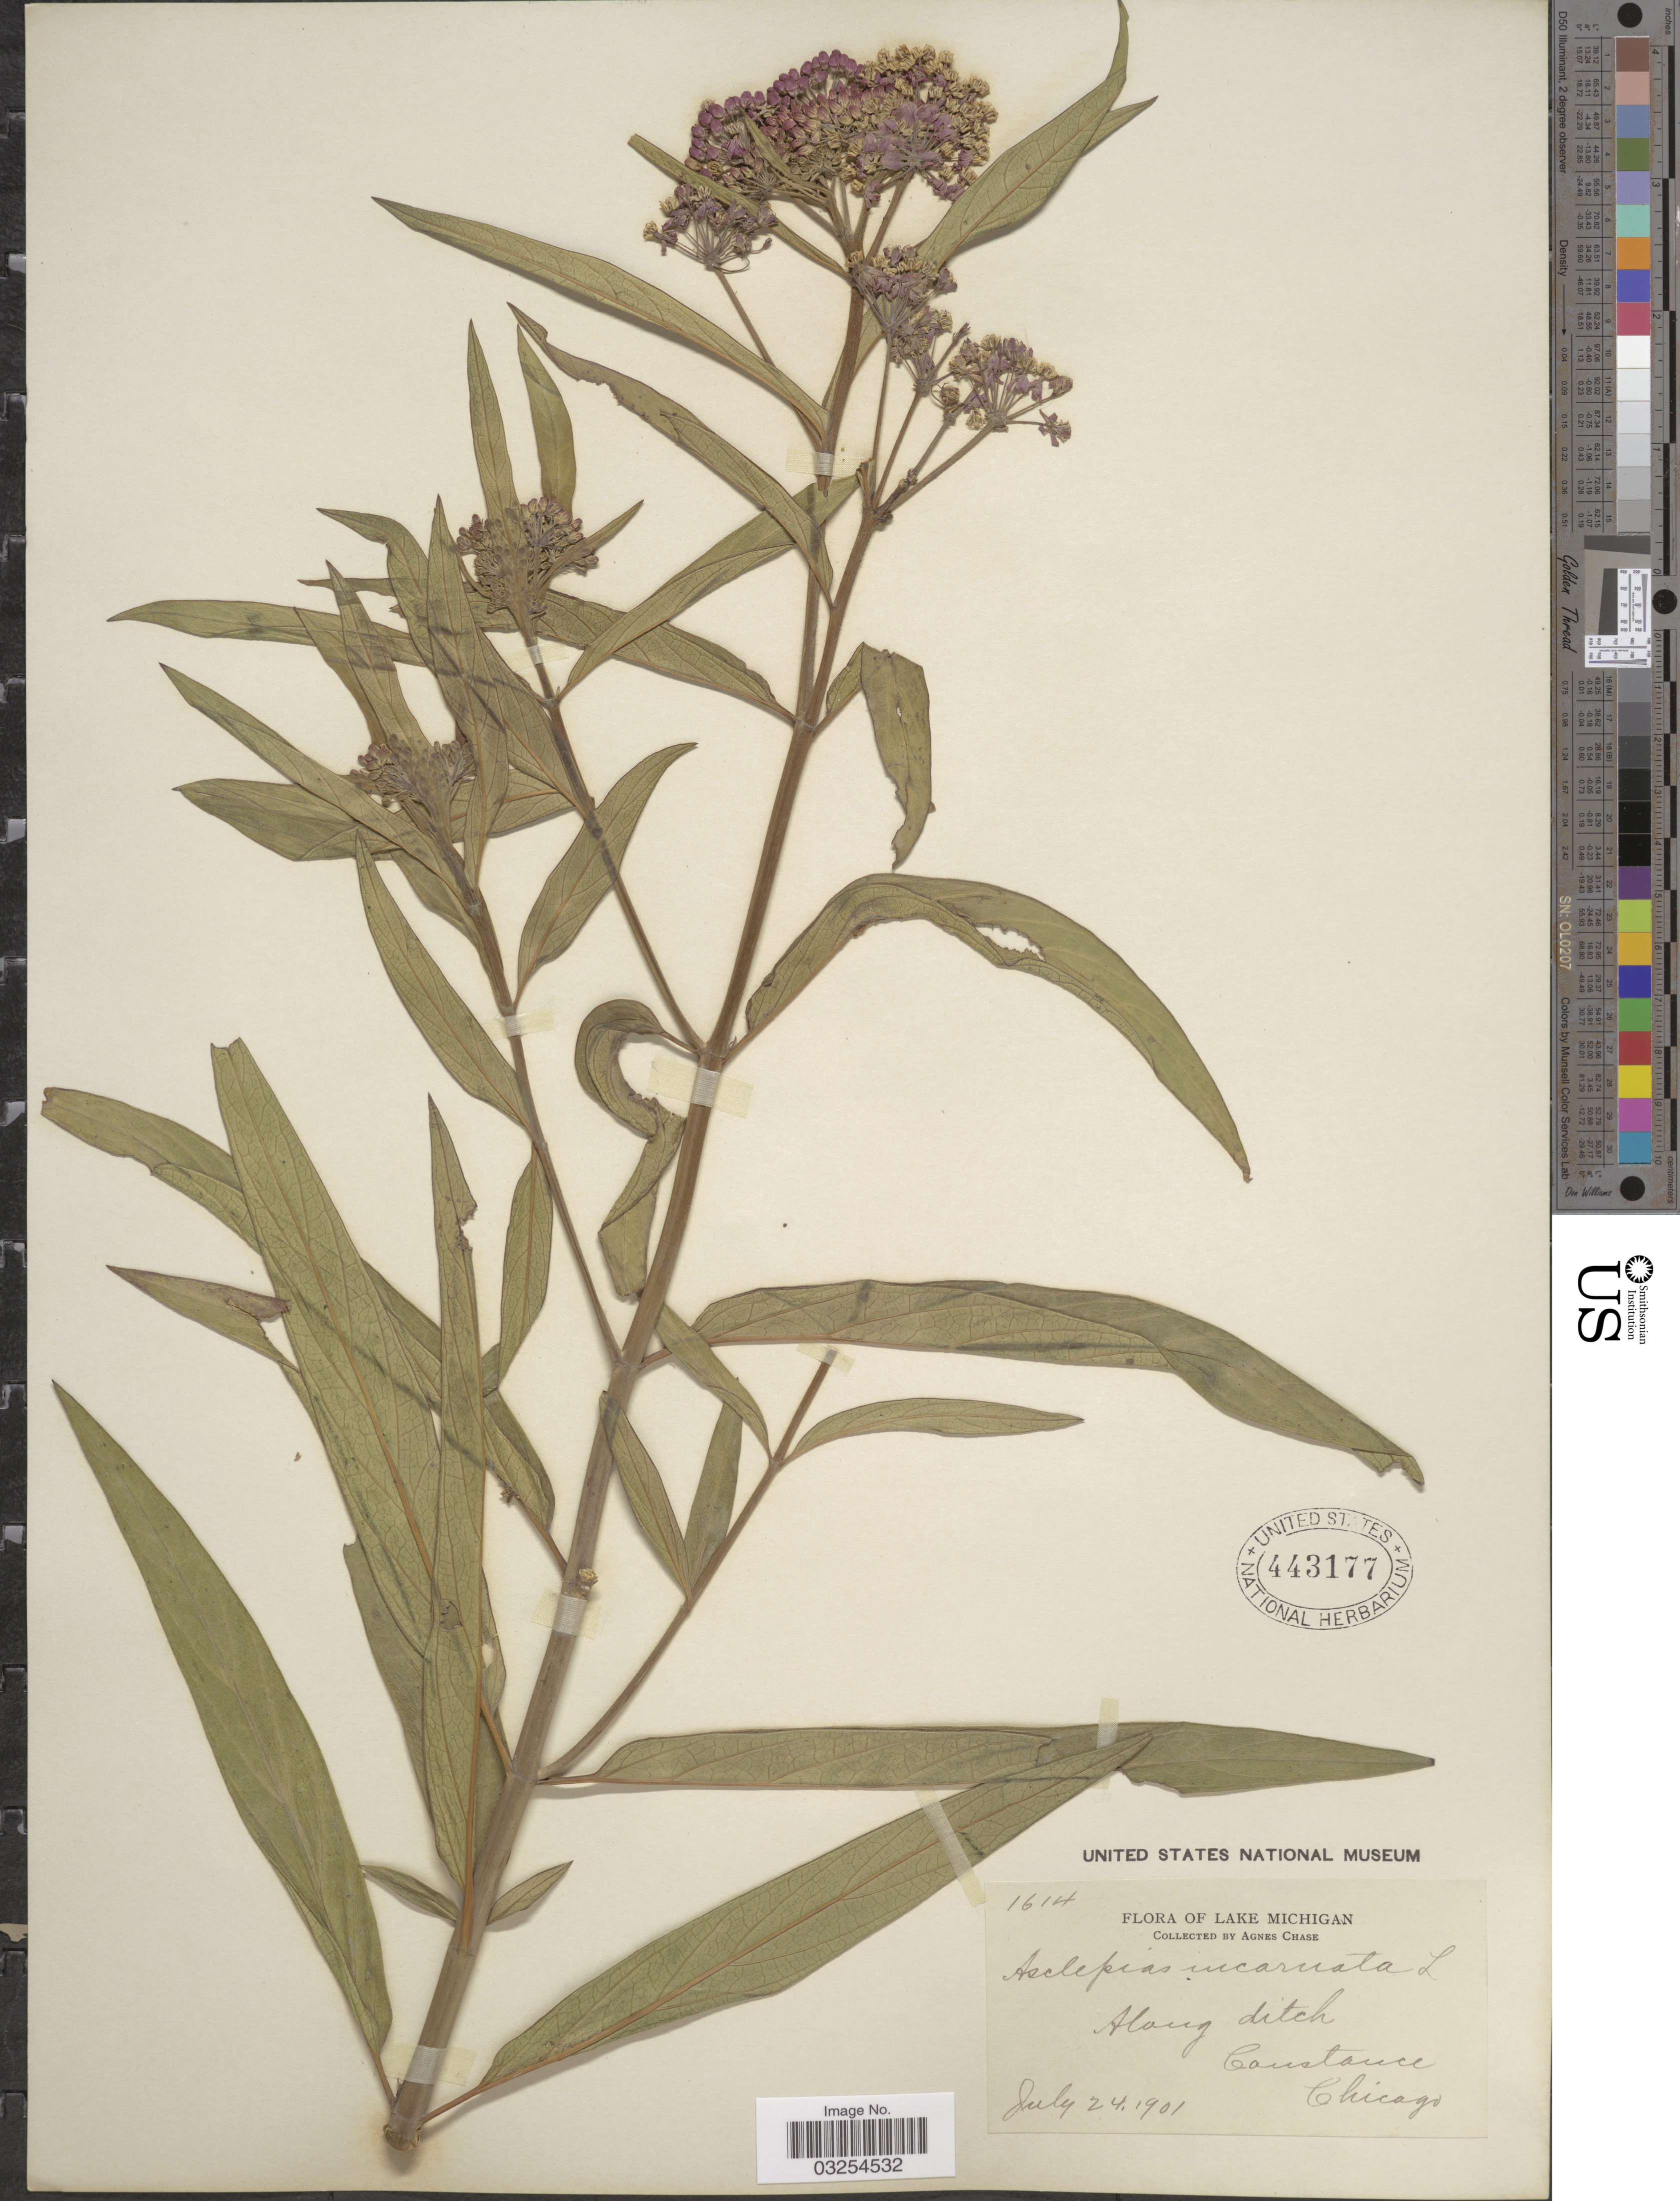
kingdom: Plantae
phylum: Tracheophyta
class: Magnoliopsida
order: Gentianales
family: Apocynaceae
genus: Asclepias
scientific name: Asclepias incarnata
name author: L.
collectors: A. Chase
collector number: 1614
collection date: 1901-07-24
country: United States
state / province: Michigan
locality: Lake Michigan. Along ditch, Constance Chicago.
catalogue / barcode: US 443177